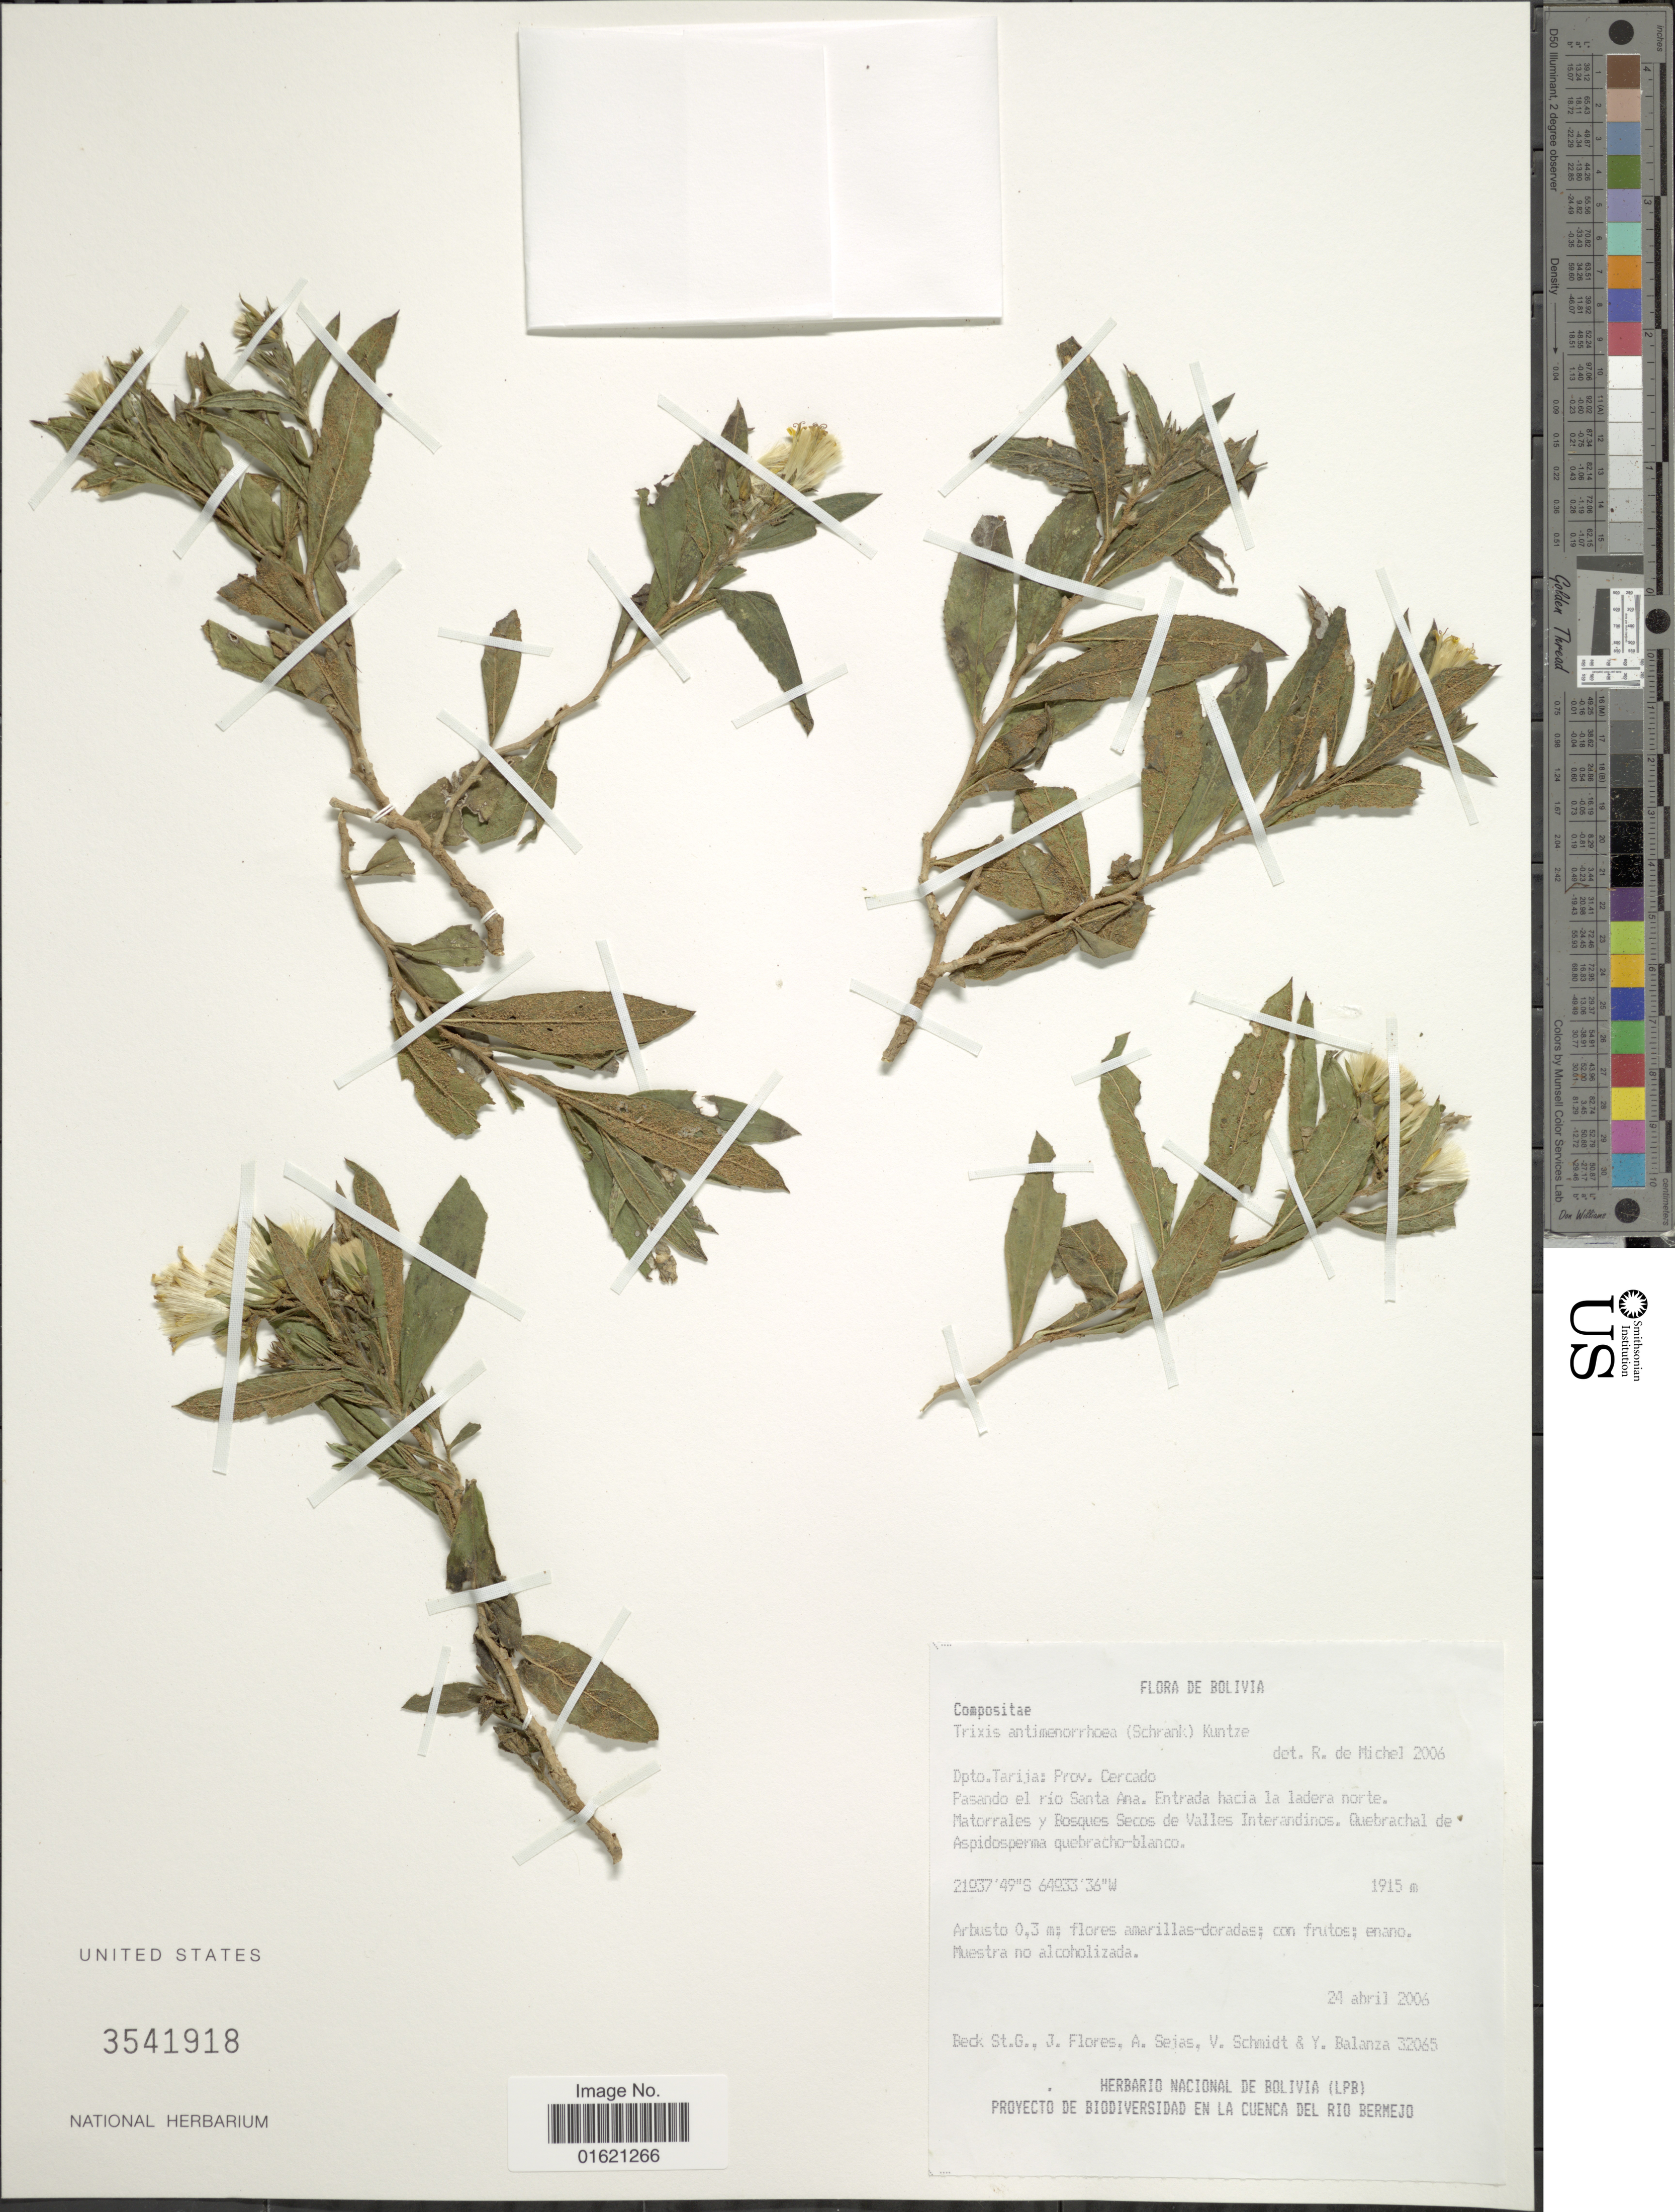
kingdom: Plantae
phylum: Tracheophyta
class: Magnoliopsida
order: Asterales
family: Asteraceae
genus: Trixis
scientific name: Trixis cacalioides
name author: (Kunth) D. Don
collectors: S. G. Beck, J. Flores, A. Seias & V. Schmidt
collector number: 32065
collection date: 2006-04-24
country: Bolivia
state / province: Tarija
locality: Dpto. Tarija. Prov. Cercado. Pasando el Rio Santa Ana. Entrada hacia la ladera norte. Matorrales y Bosque Secos de Valles Interandinos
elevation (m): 1915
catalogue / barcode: US 3541918